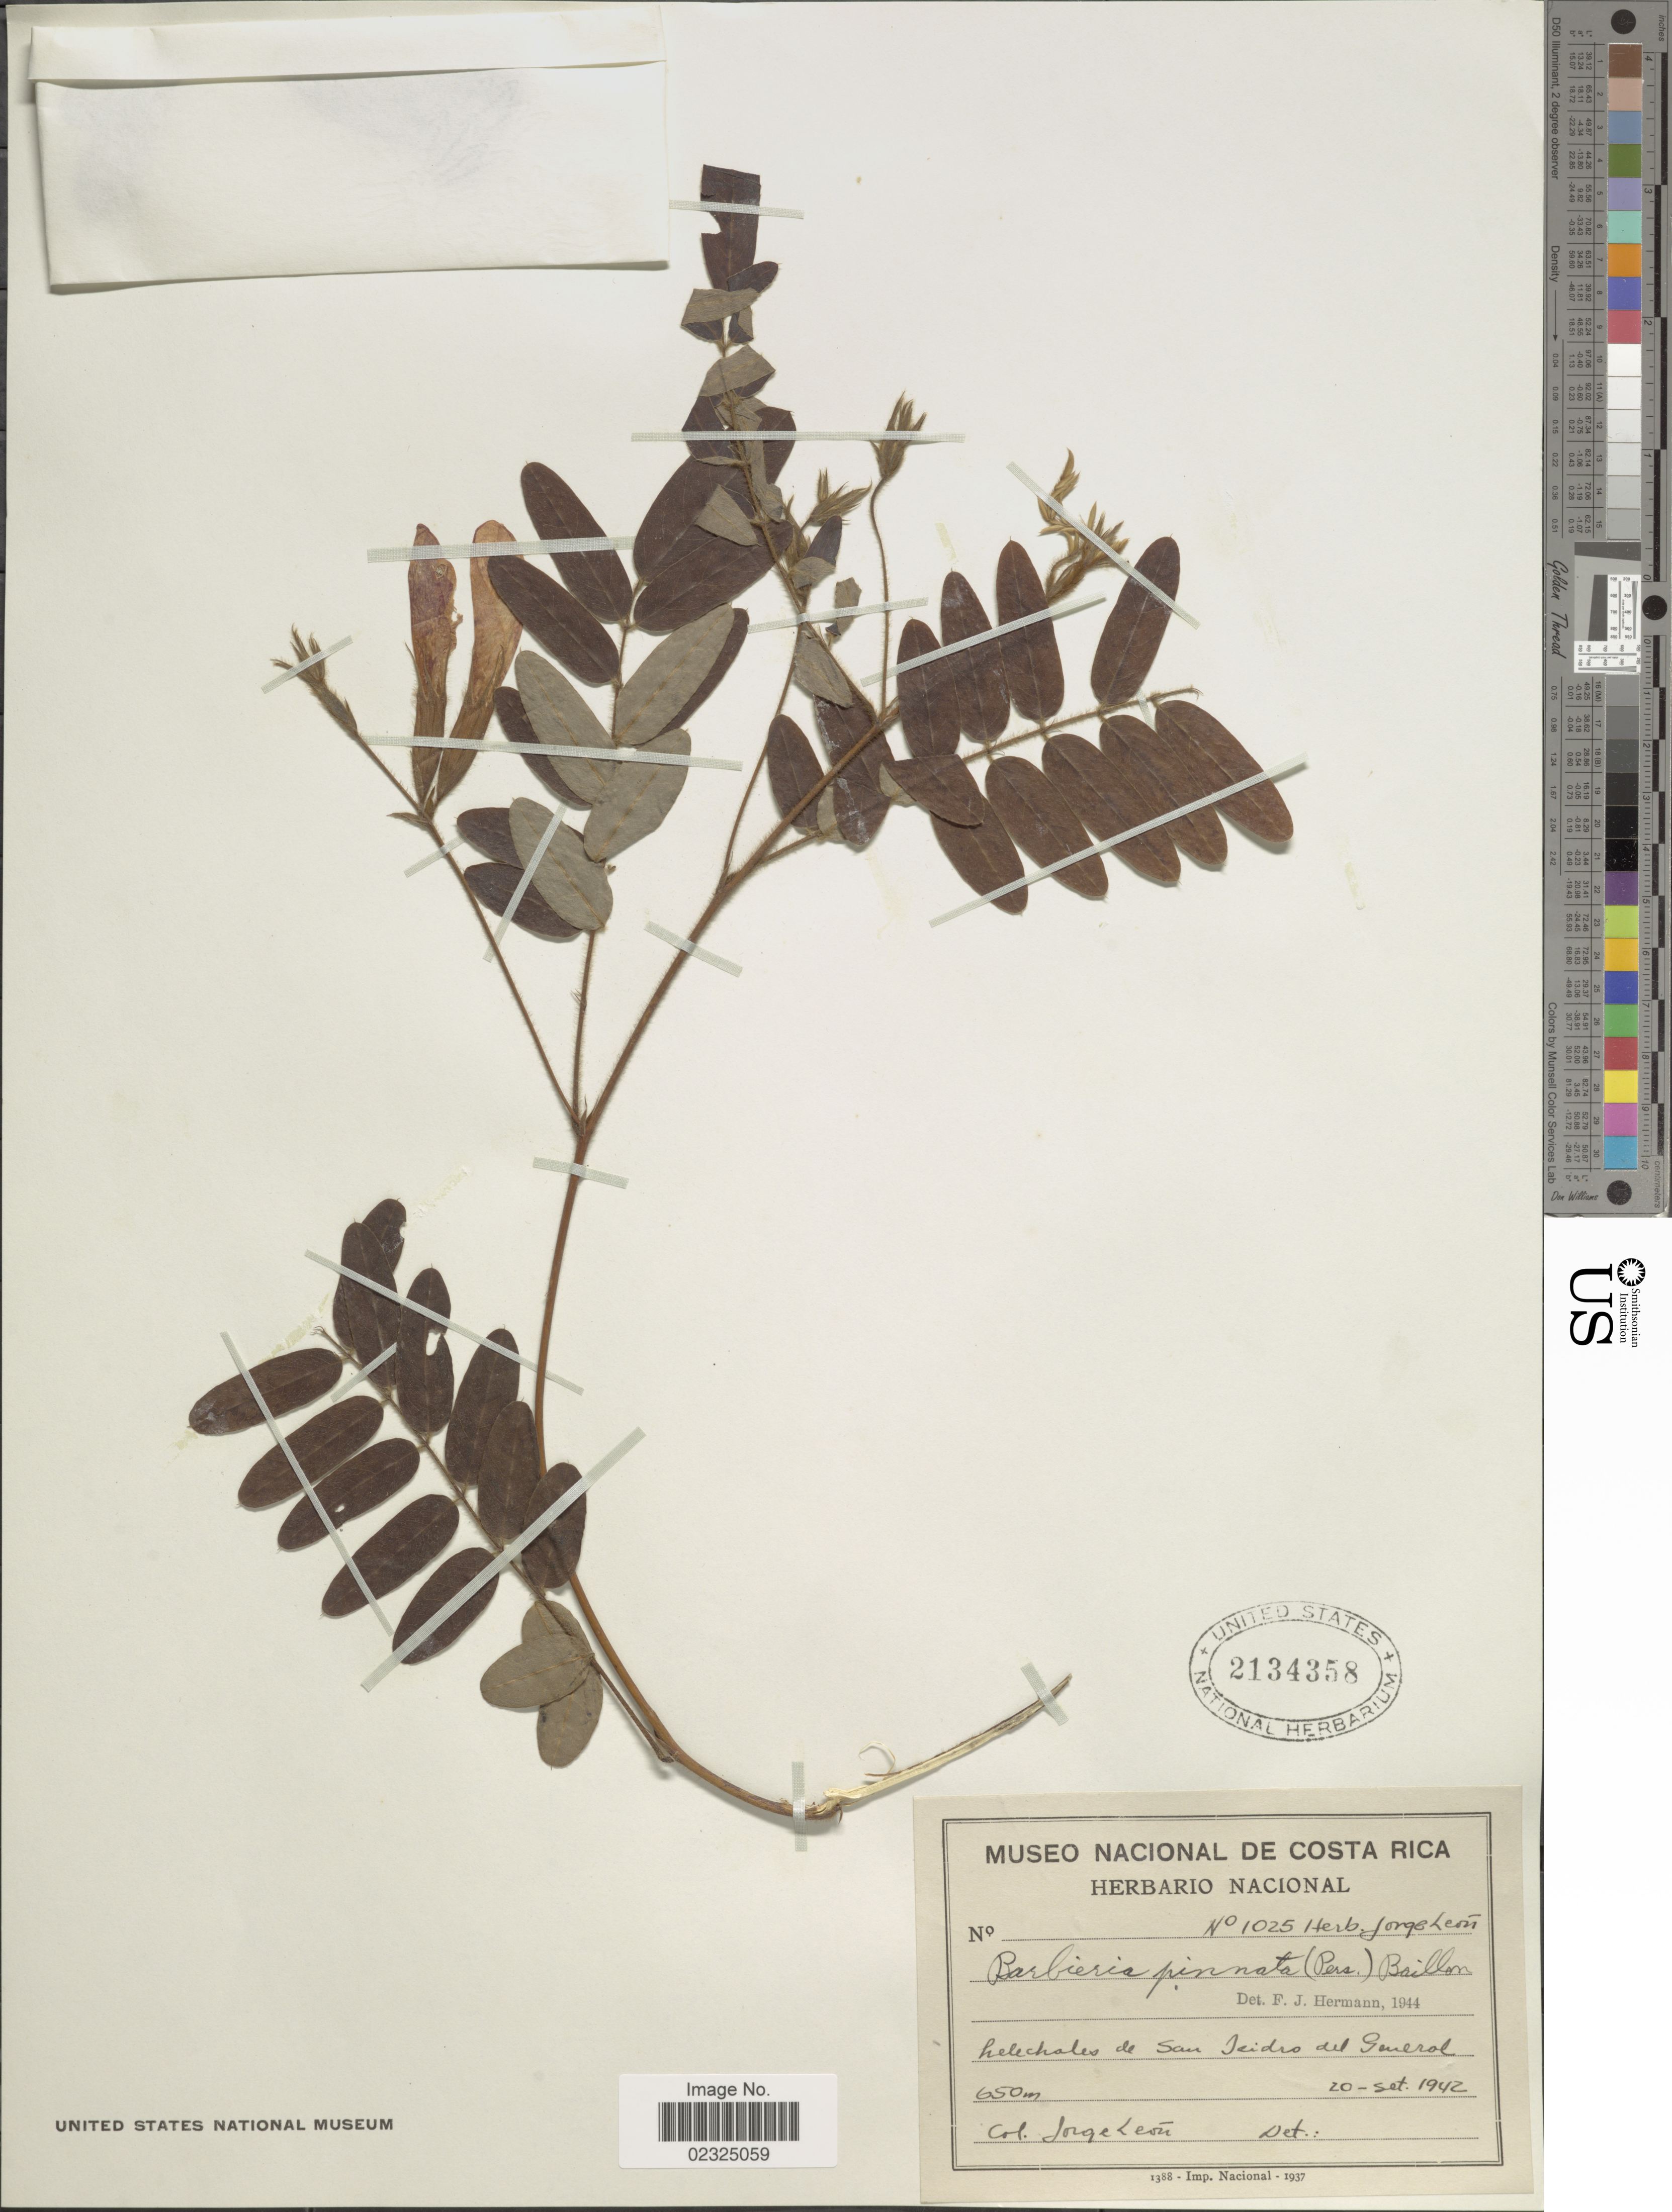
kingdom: Plantae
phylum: Tracheophyta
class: Magnoliopsida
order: Fabales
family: Fabaceae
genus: Barbieria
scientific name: Barbieria sp.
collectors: J. León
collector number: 1025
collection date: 1942-09-20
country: Costa Rica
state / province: San José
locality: Helechales de San Isidro del General.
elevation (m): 650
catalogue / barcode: US 2134358